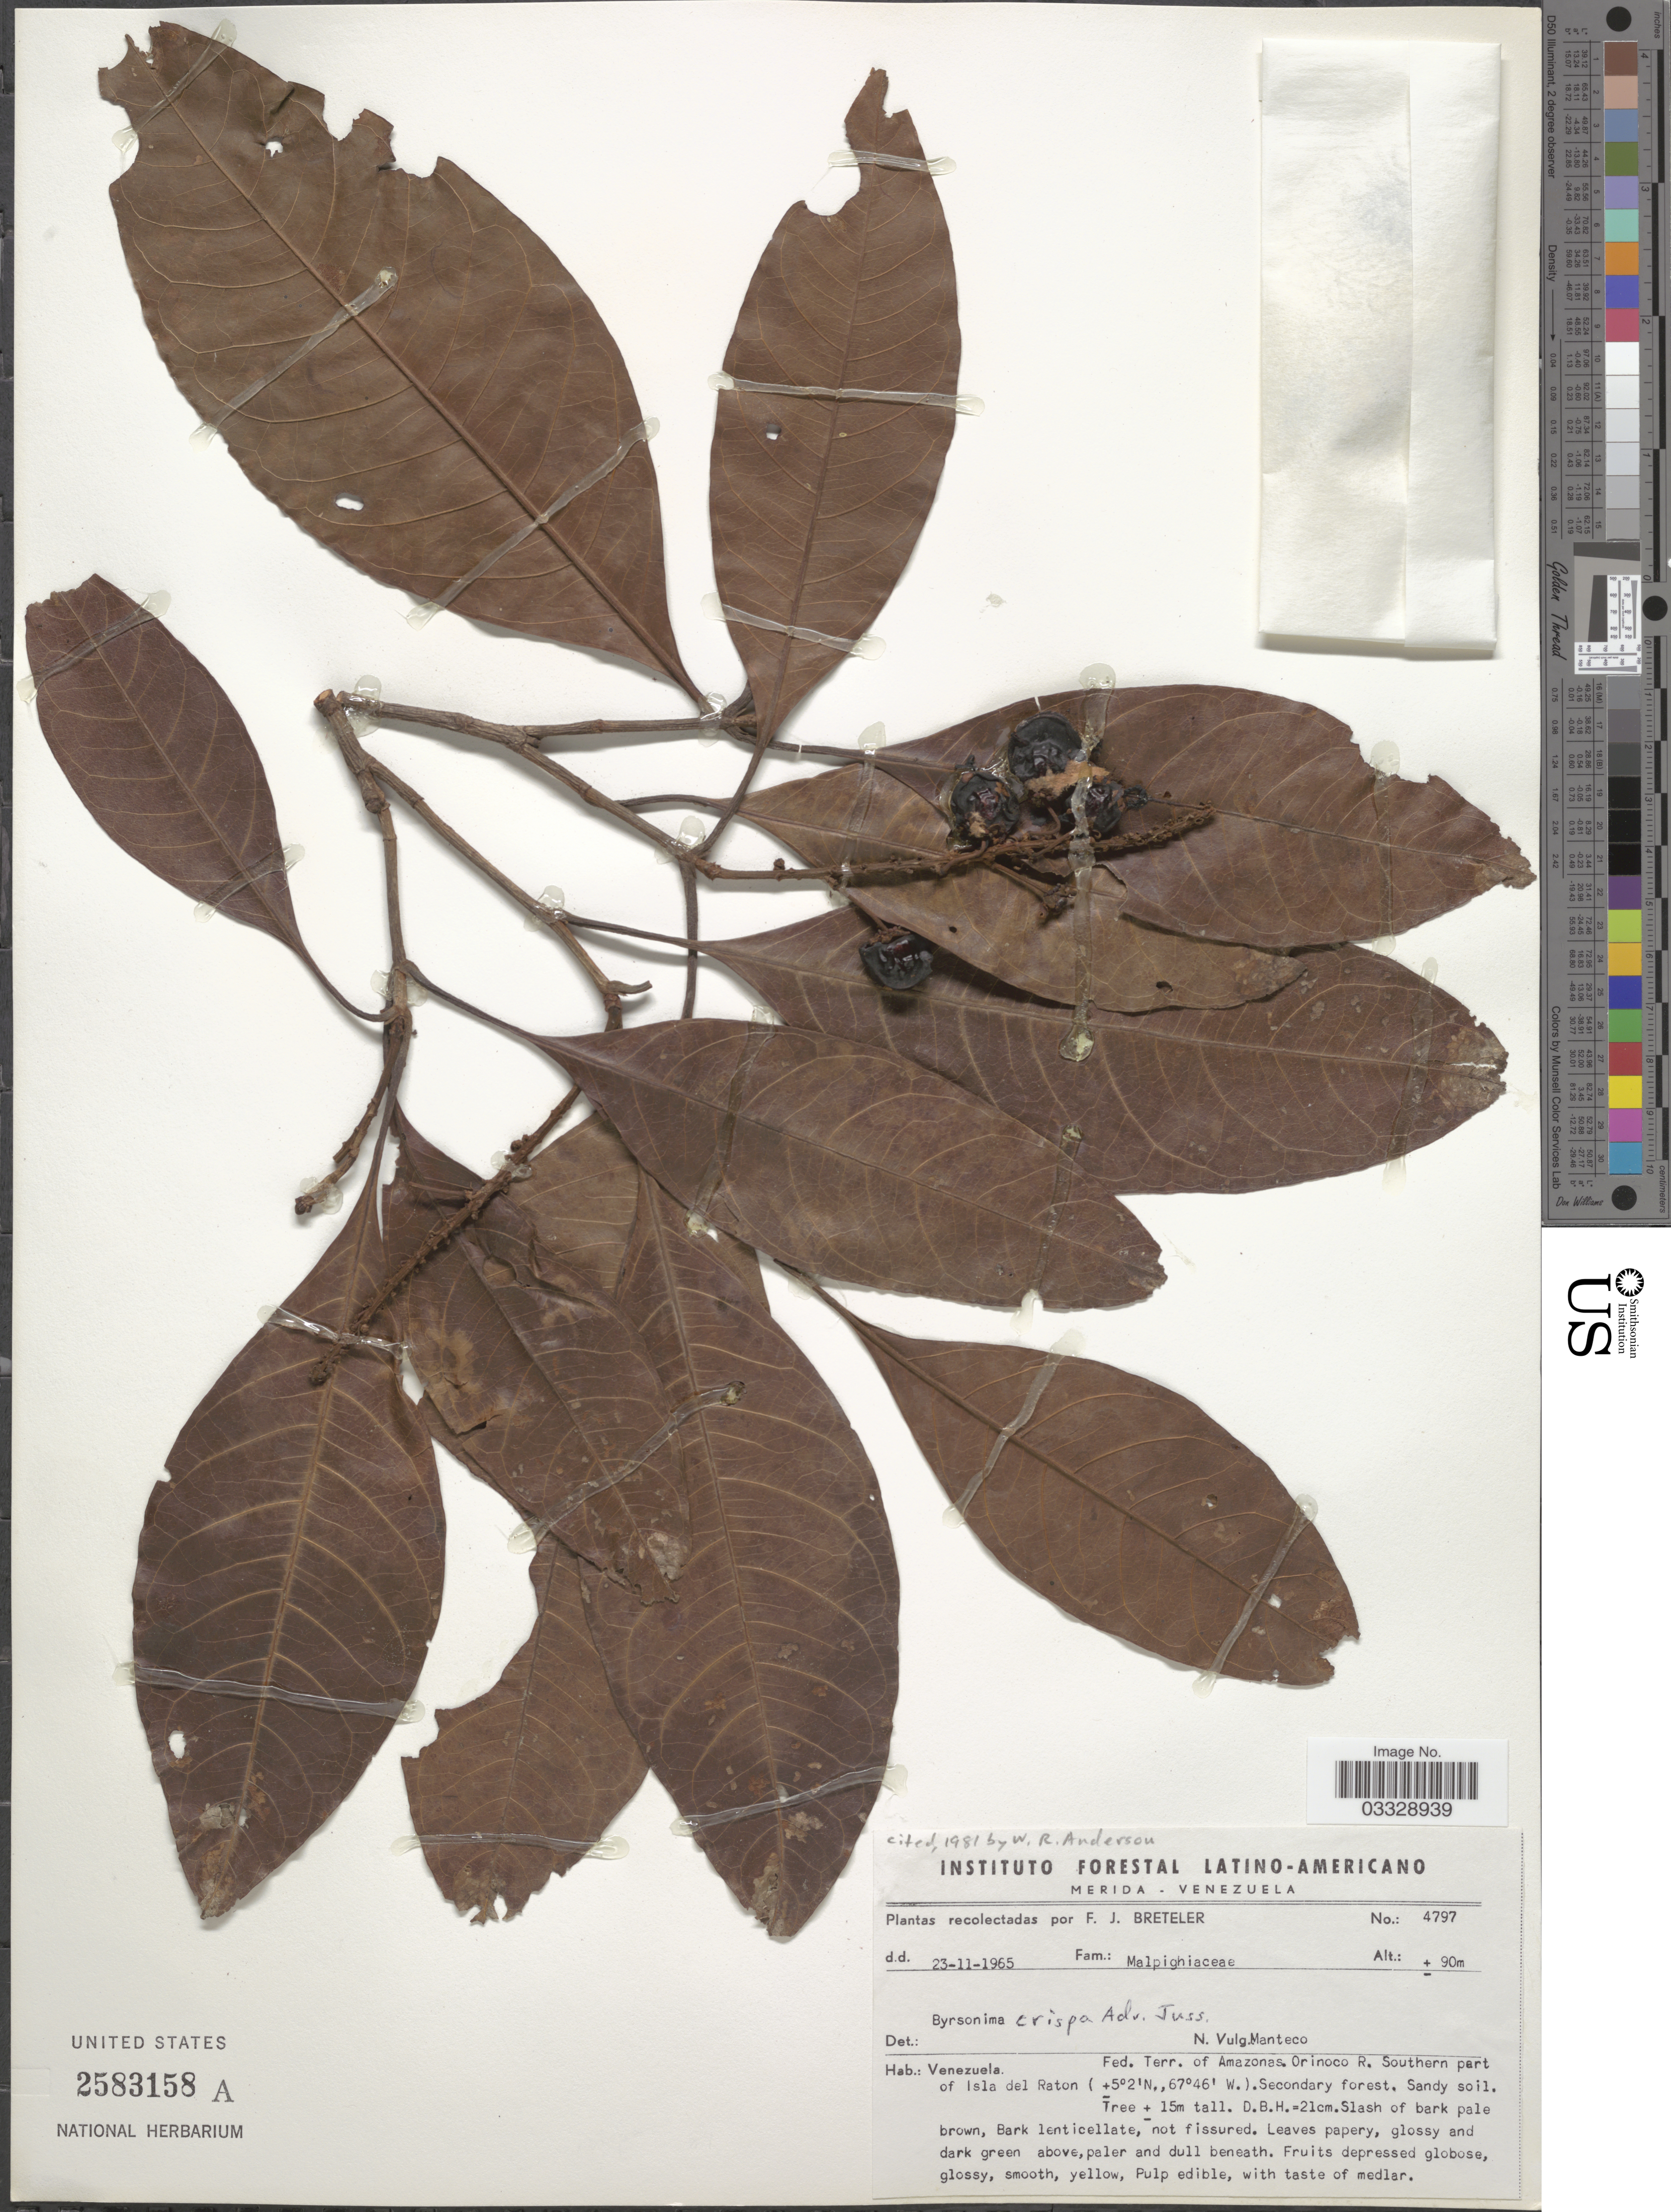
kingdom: Plantae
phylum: Tracheophyta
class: Magnoliopsida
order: Malpighiales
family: Malpighiaceae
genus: Byrsonima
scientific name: Byrsonima crispa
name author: A. Juss.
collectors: F. J. Breteler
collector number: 4797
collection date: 1965-11-23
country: Venezuela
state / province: Amazonas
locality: Fed. Terr. of Amazonas. Orinoco R. Southern part of Isla del Raton.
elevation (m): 90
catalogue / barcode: US 2583158A